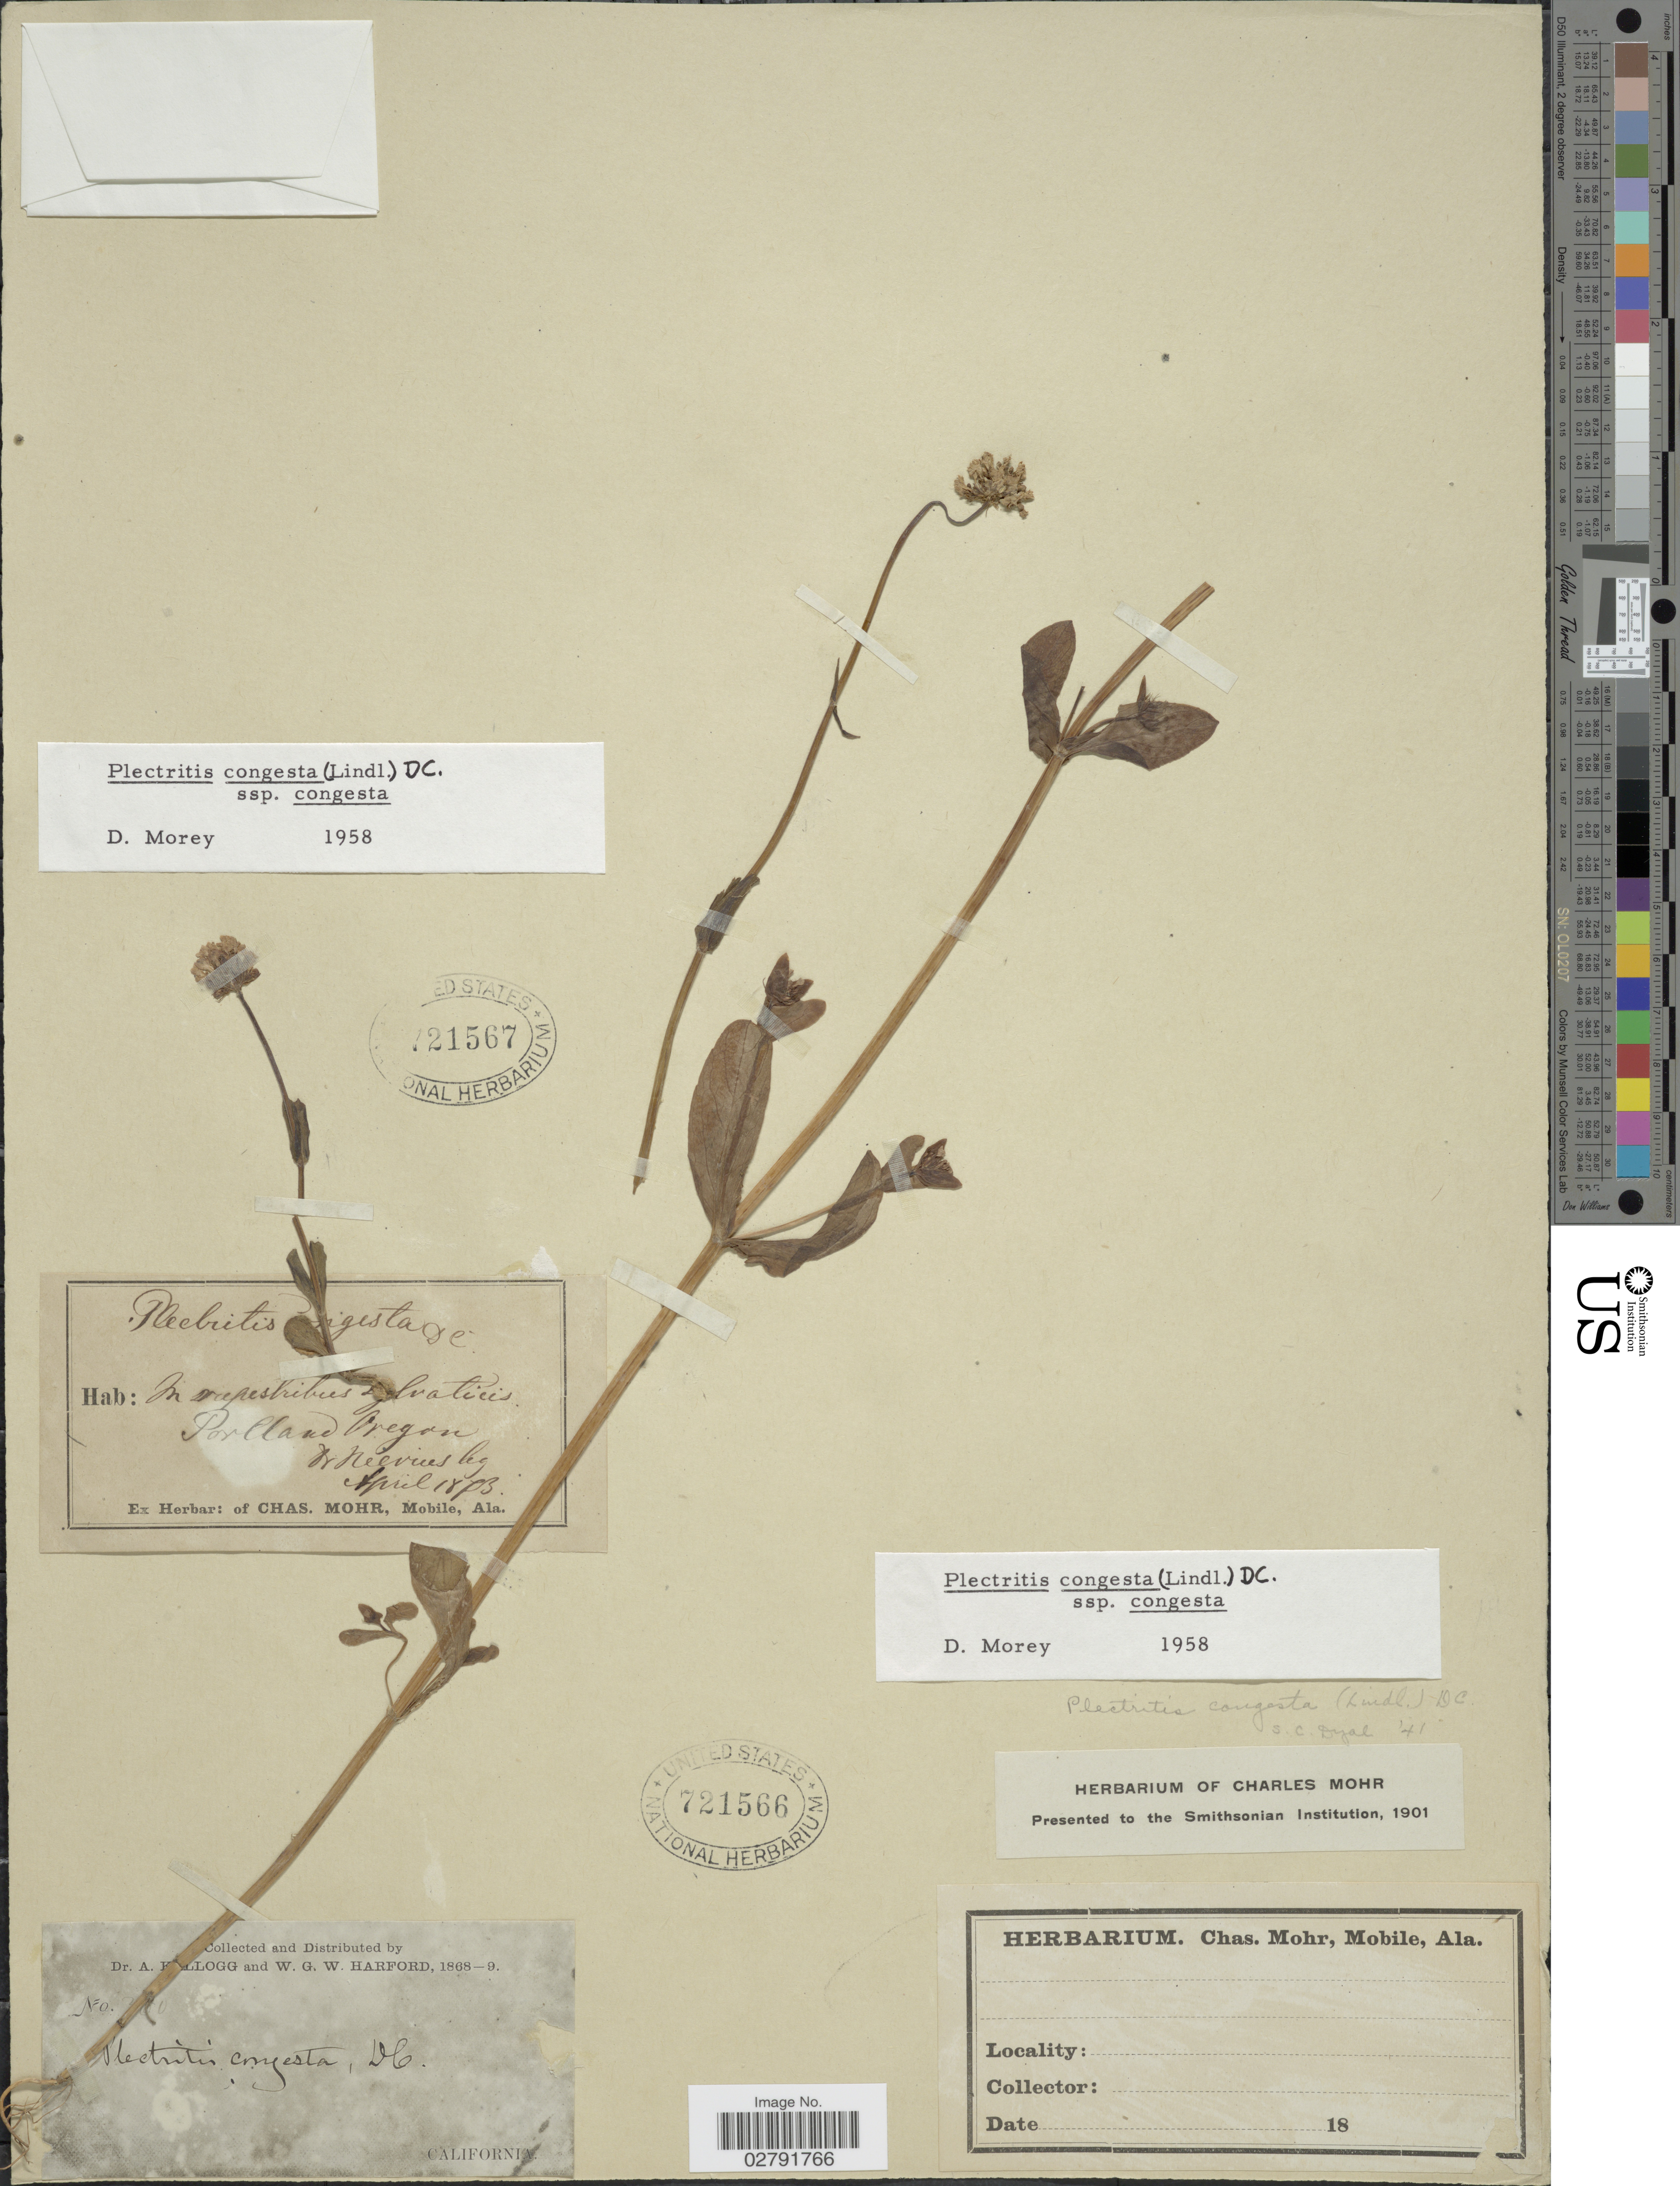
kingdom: Plantae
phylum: Tracheophyta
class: Magnoliopsida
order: Dipsacales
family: Caprifoliaceae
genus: Plectritis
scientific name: Plectritis congesta subsp. congesta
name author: (Lindl.) DC.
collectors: R. Nevius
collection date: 1873-04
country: United States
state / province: Oregon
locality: Portland.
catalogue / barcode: US 721567-2